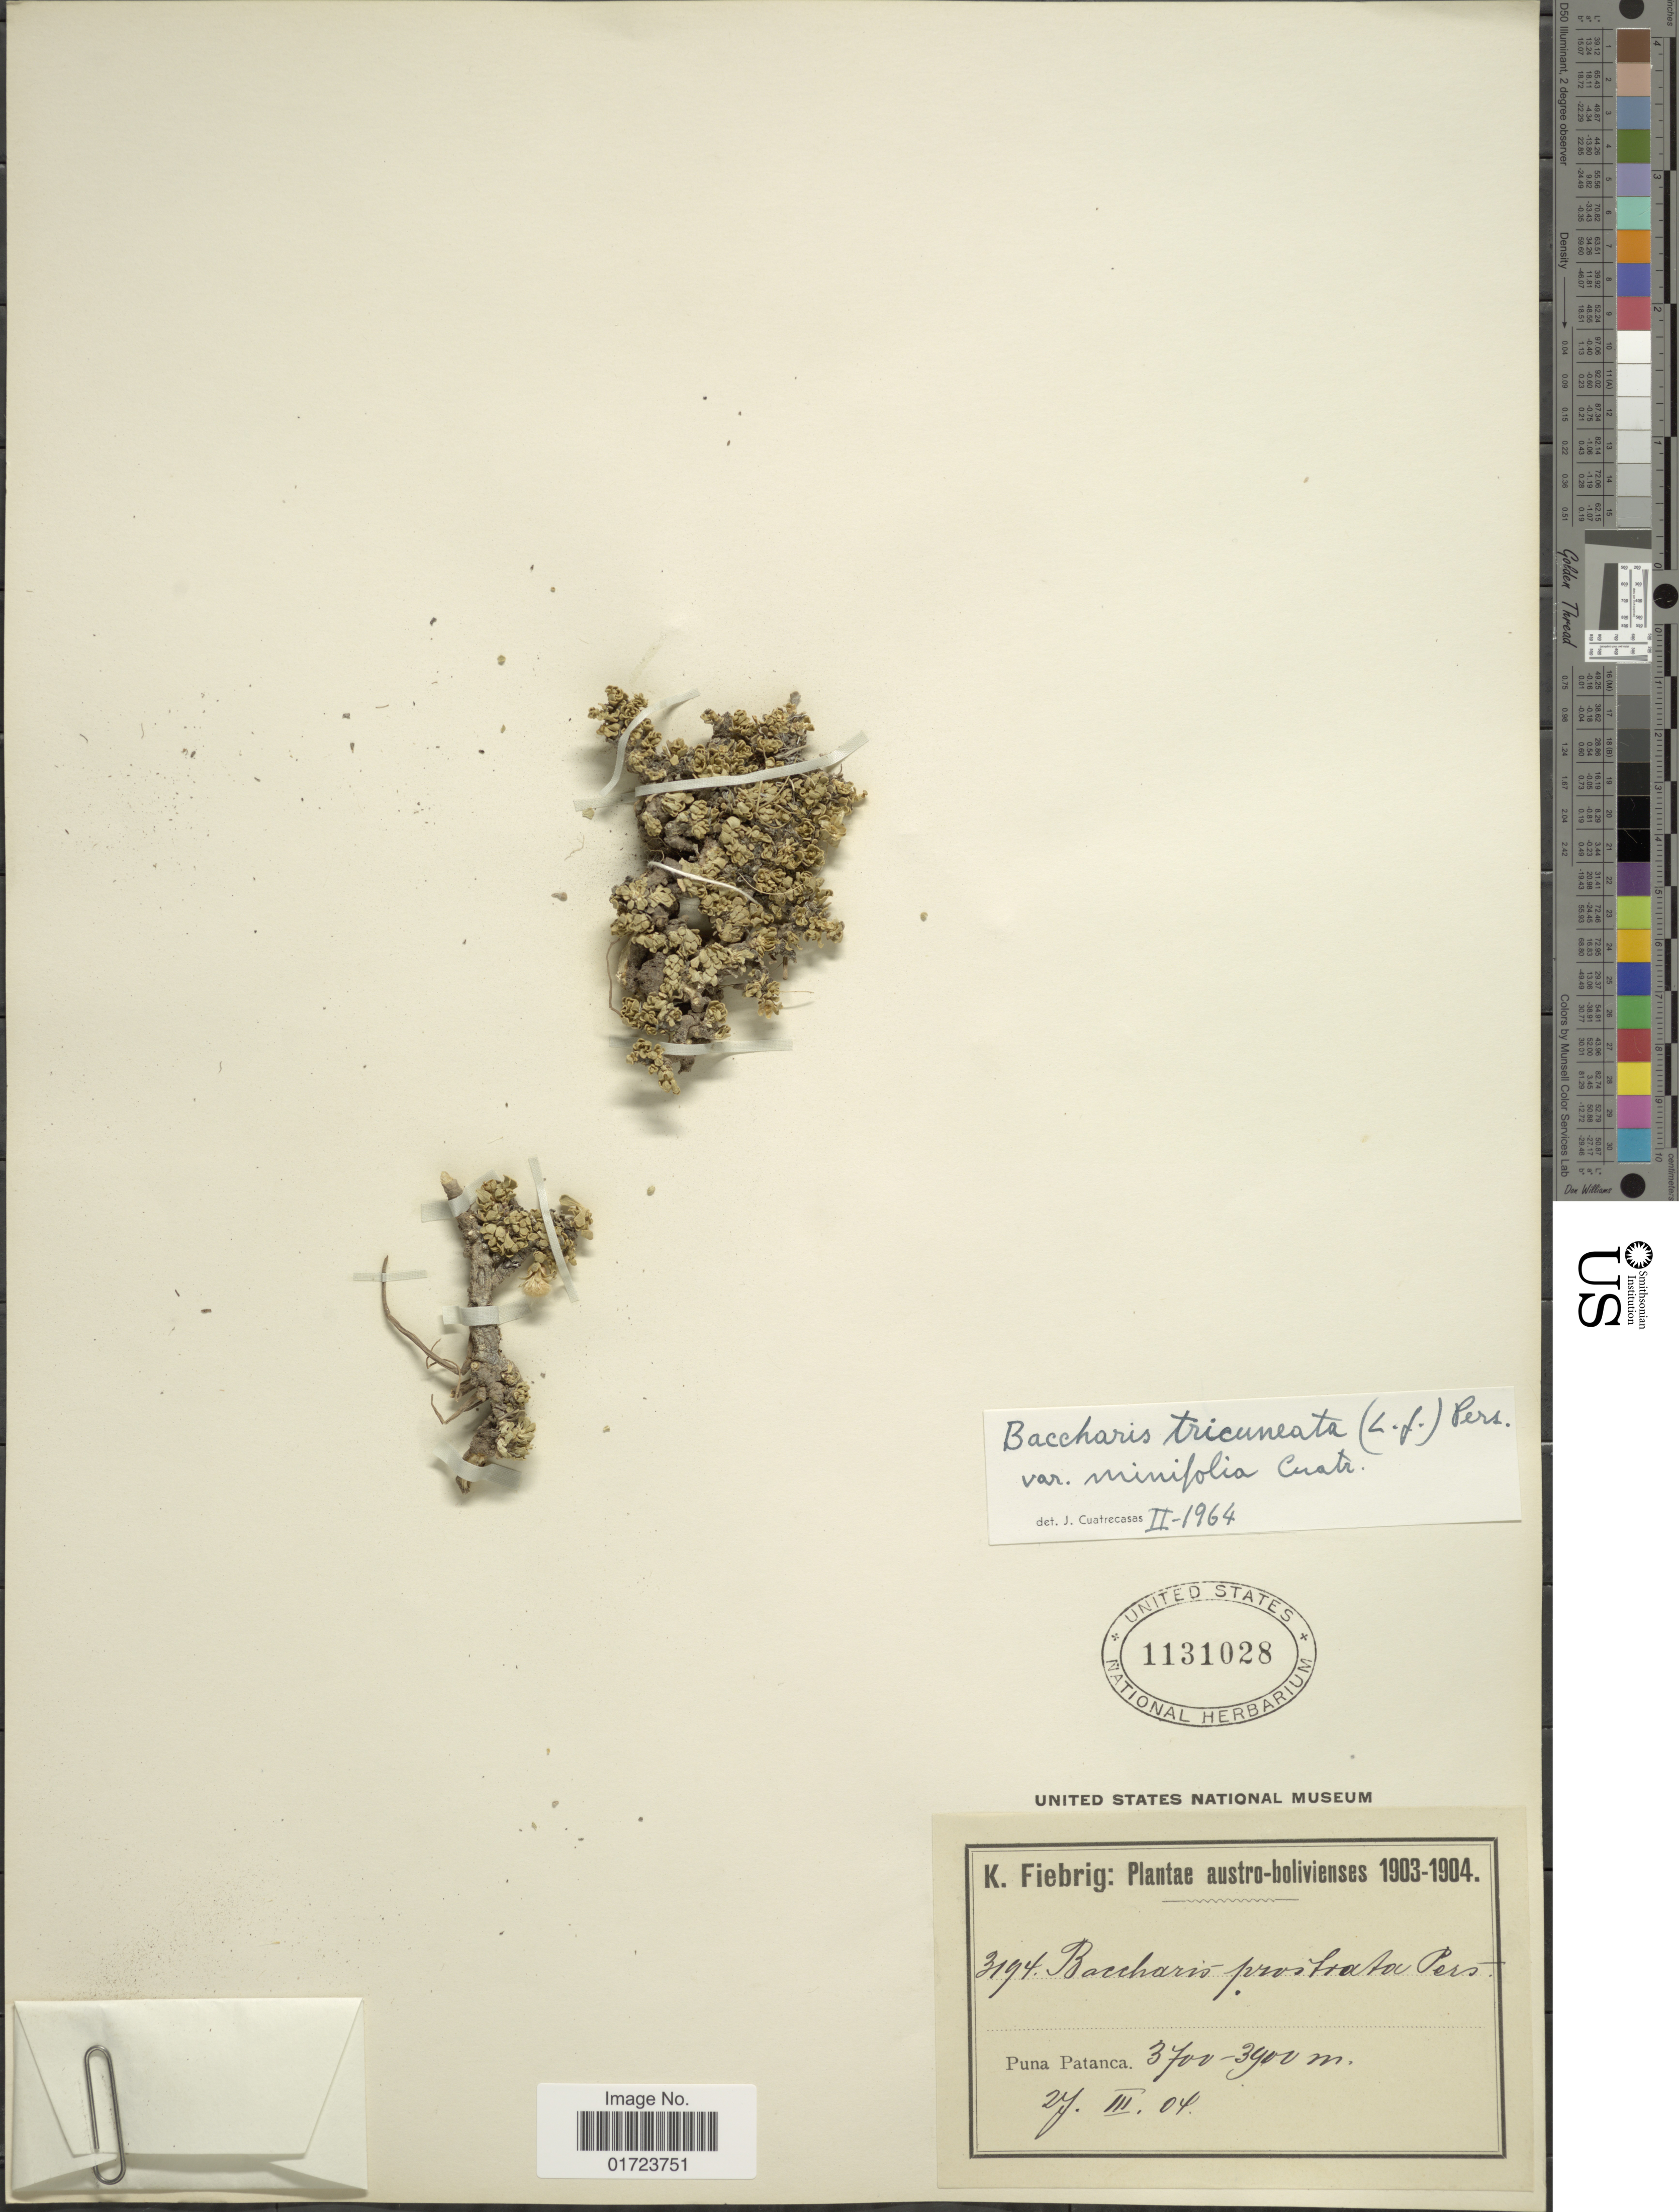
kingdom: Plantae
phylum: Tracheophyta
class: Magnoliopsida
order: Asterales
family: Asteraceae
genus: Baccharis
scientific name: Baccharis tricuneata var. minifolia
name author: Cuatrec.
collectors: K. Kiebrig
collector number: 3194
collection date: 1904-03-27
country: Bolivia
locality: Puna Patanca.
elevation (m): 3700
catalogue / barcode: US 1131028